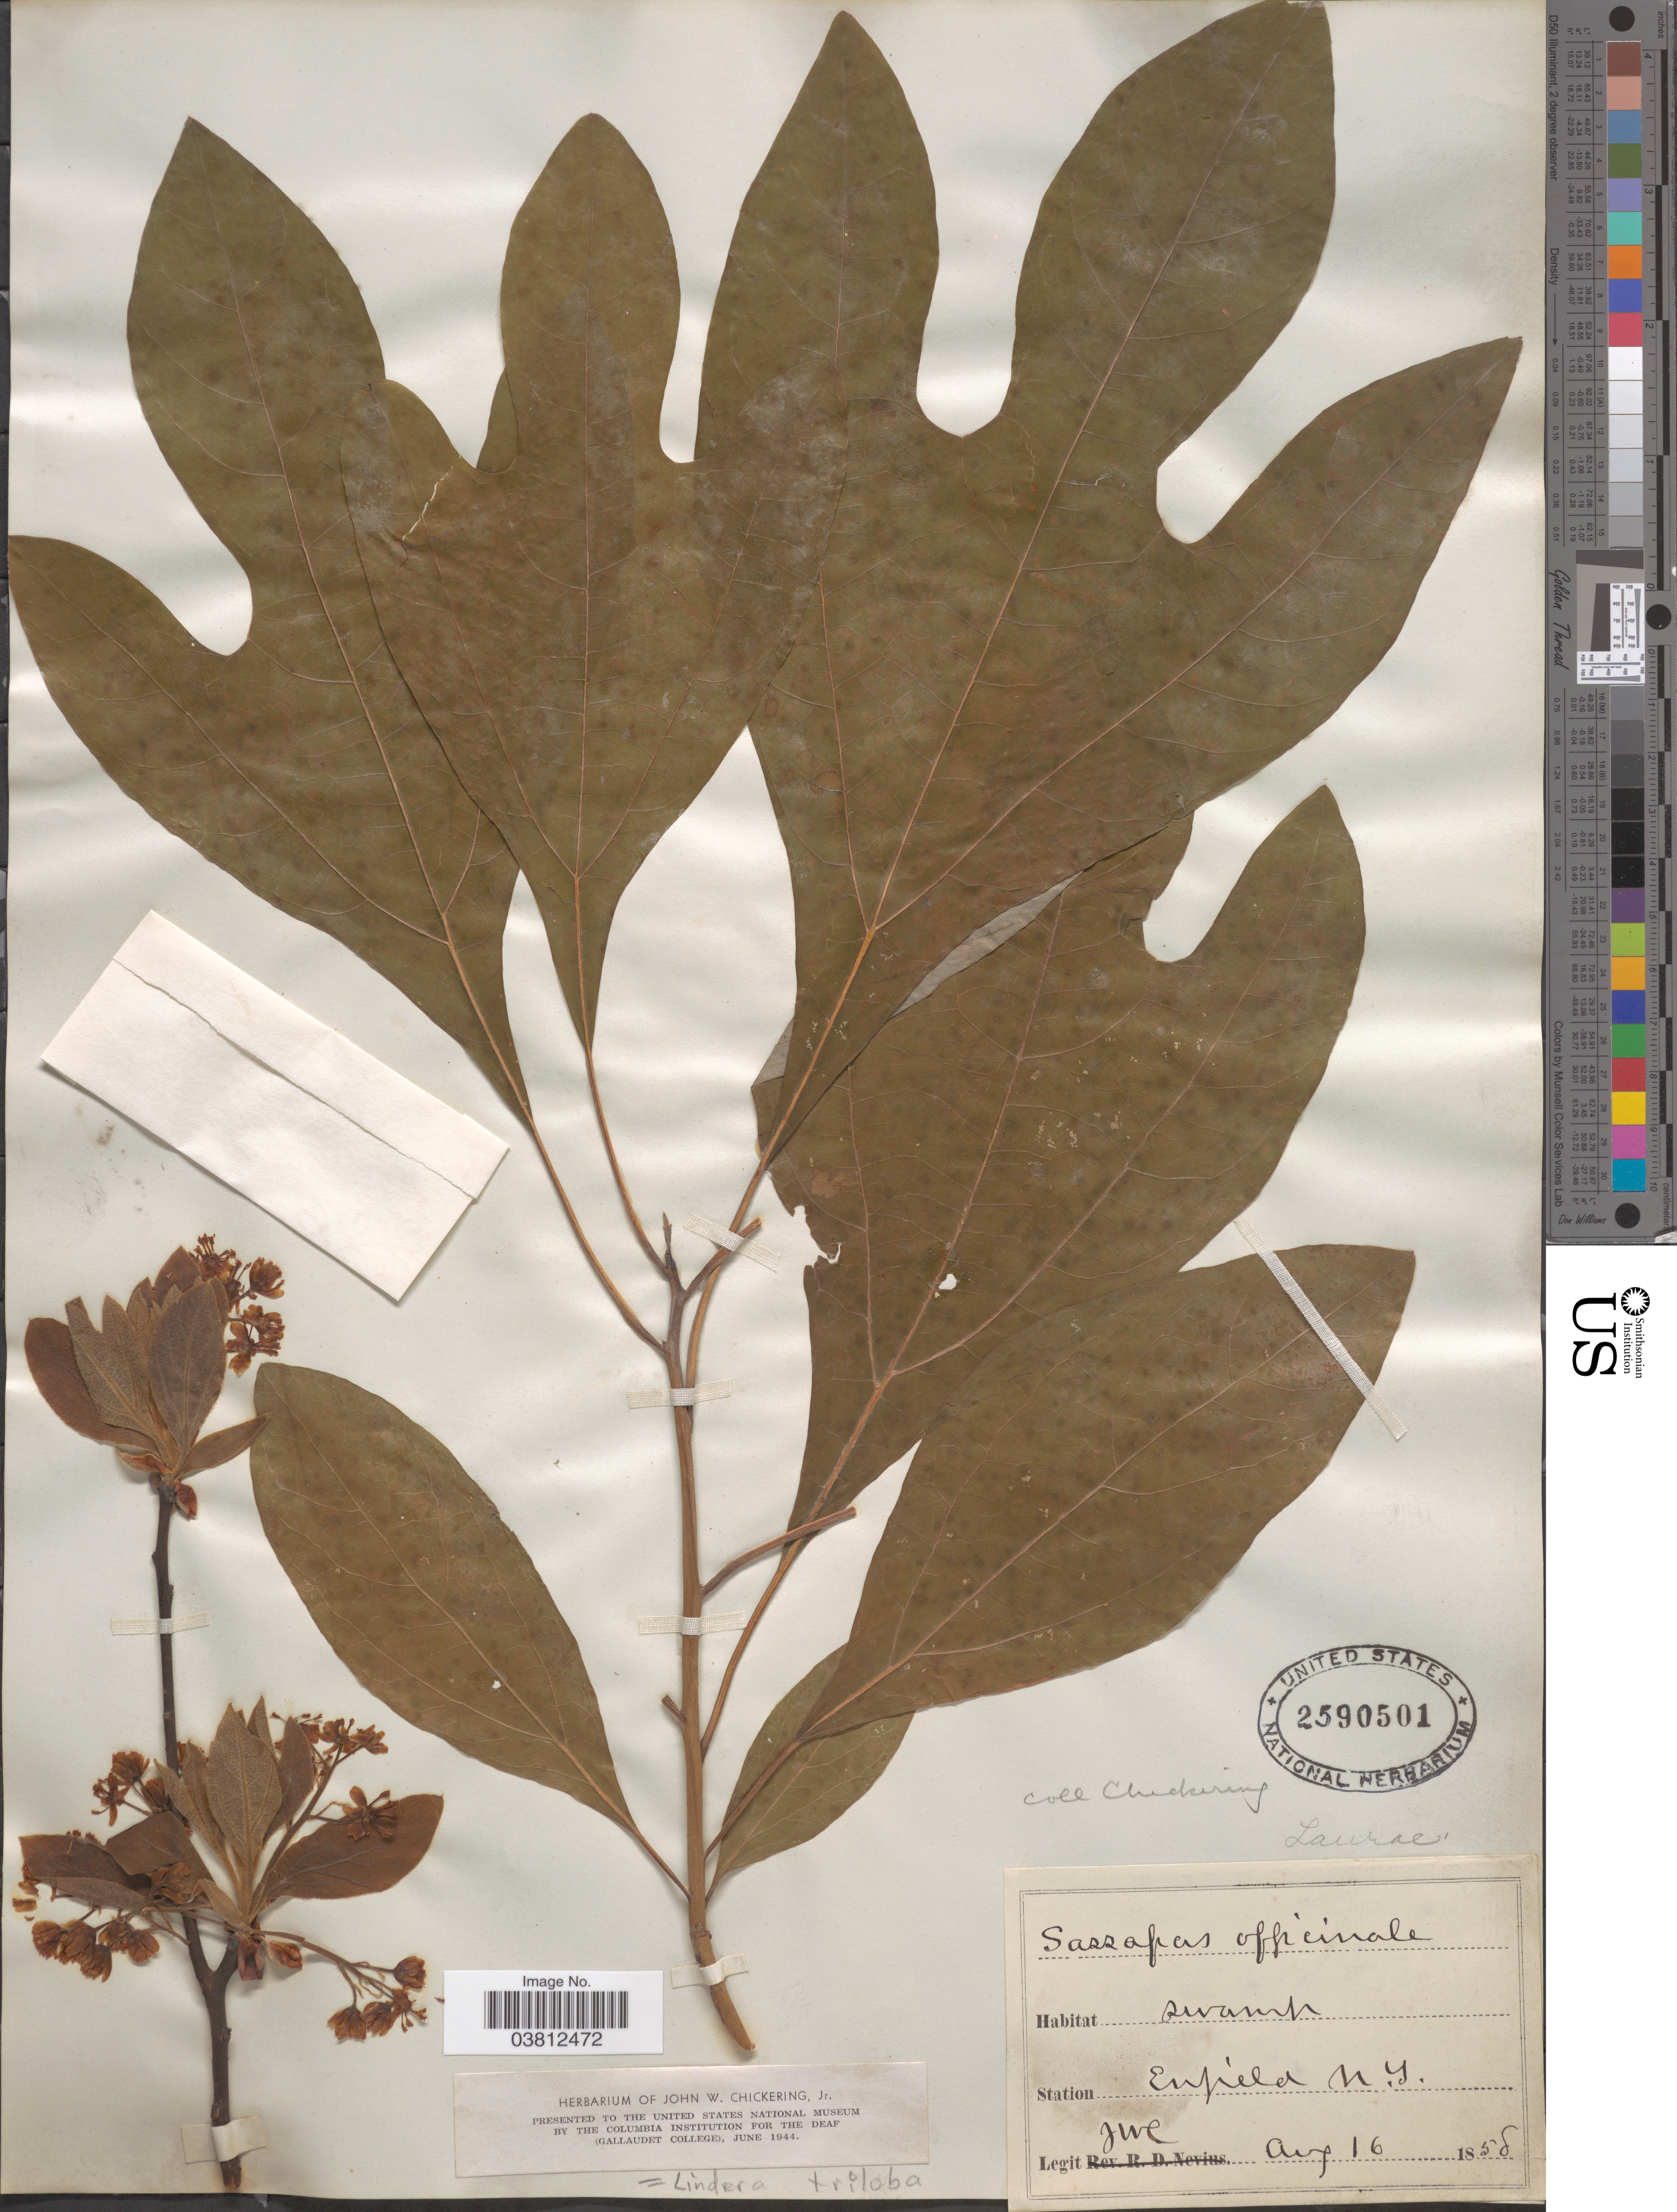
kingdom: Plantae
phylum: Tracheophyta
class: Magnoliopsida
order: Laurales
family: Lauraceae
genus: Sassafras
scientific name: Sassafras albidum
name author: (Nutt.) Nees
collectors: J. Chickering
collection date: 1858-08-16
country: United States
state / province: New York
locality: Station. Enfield.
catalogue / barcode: US 2590501